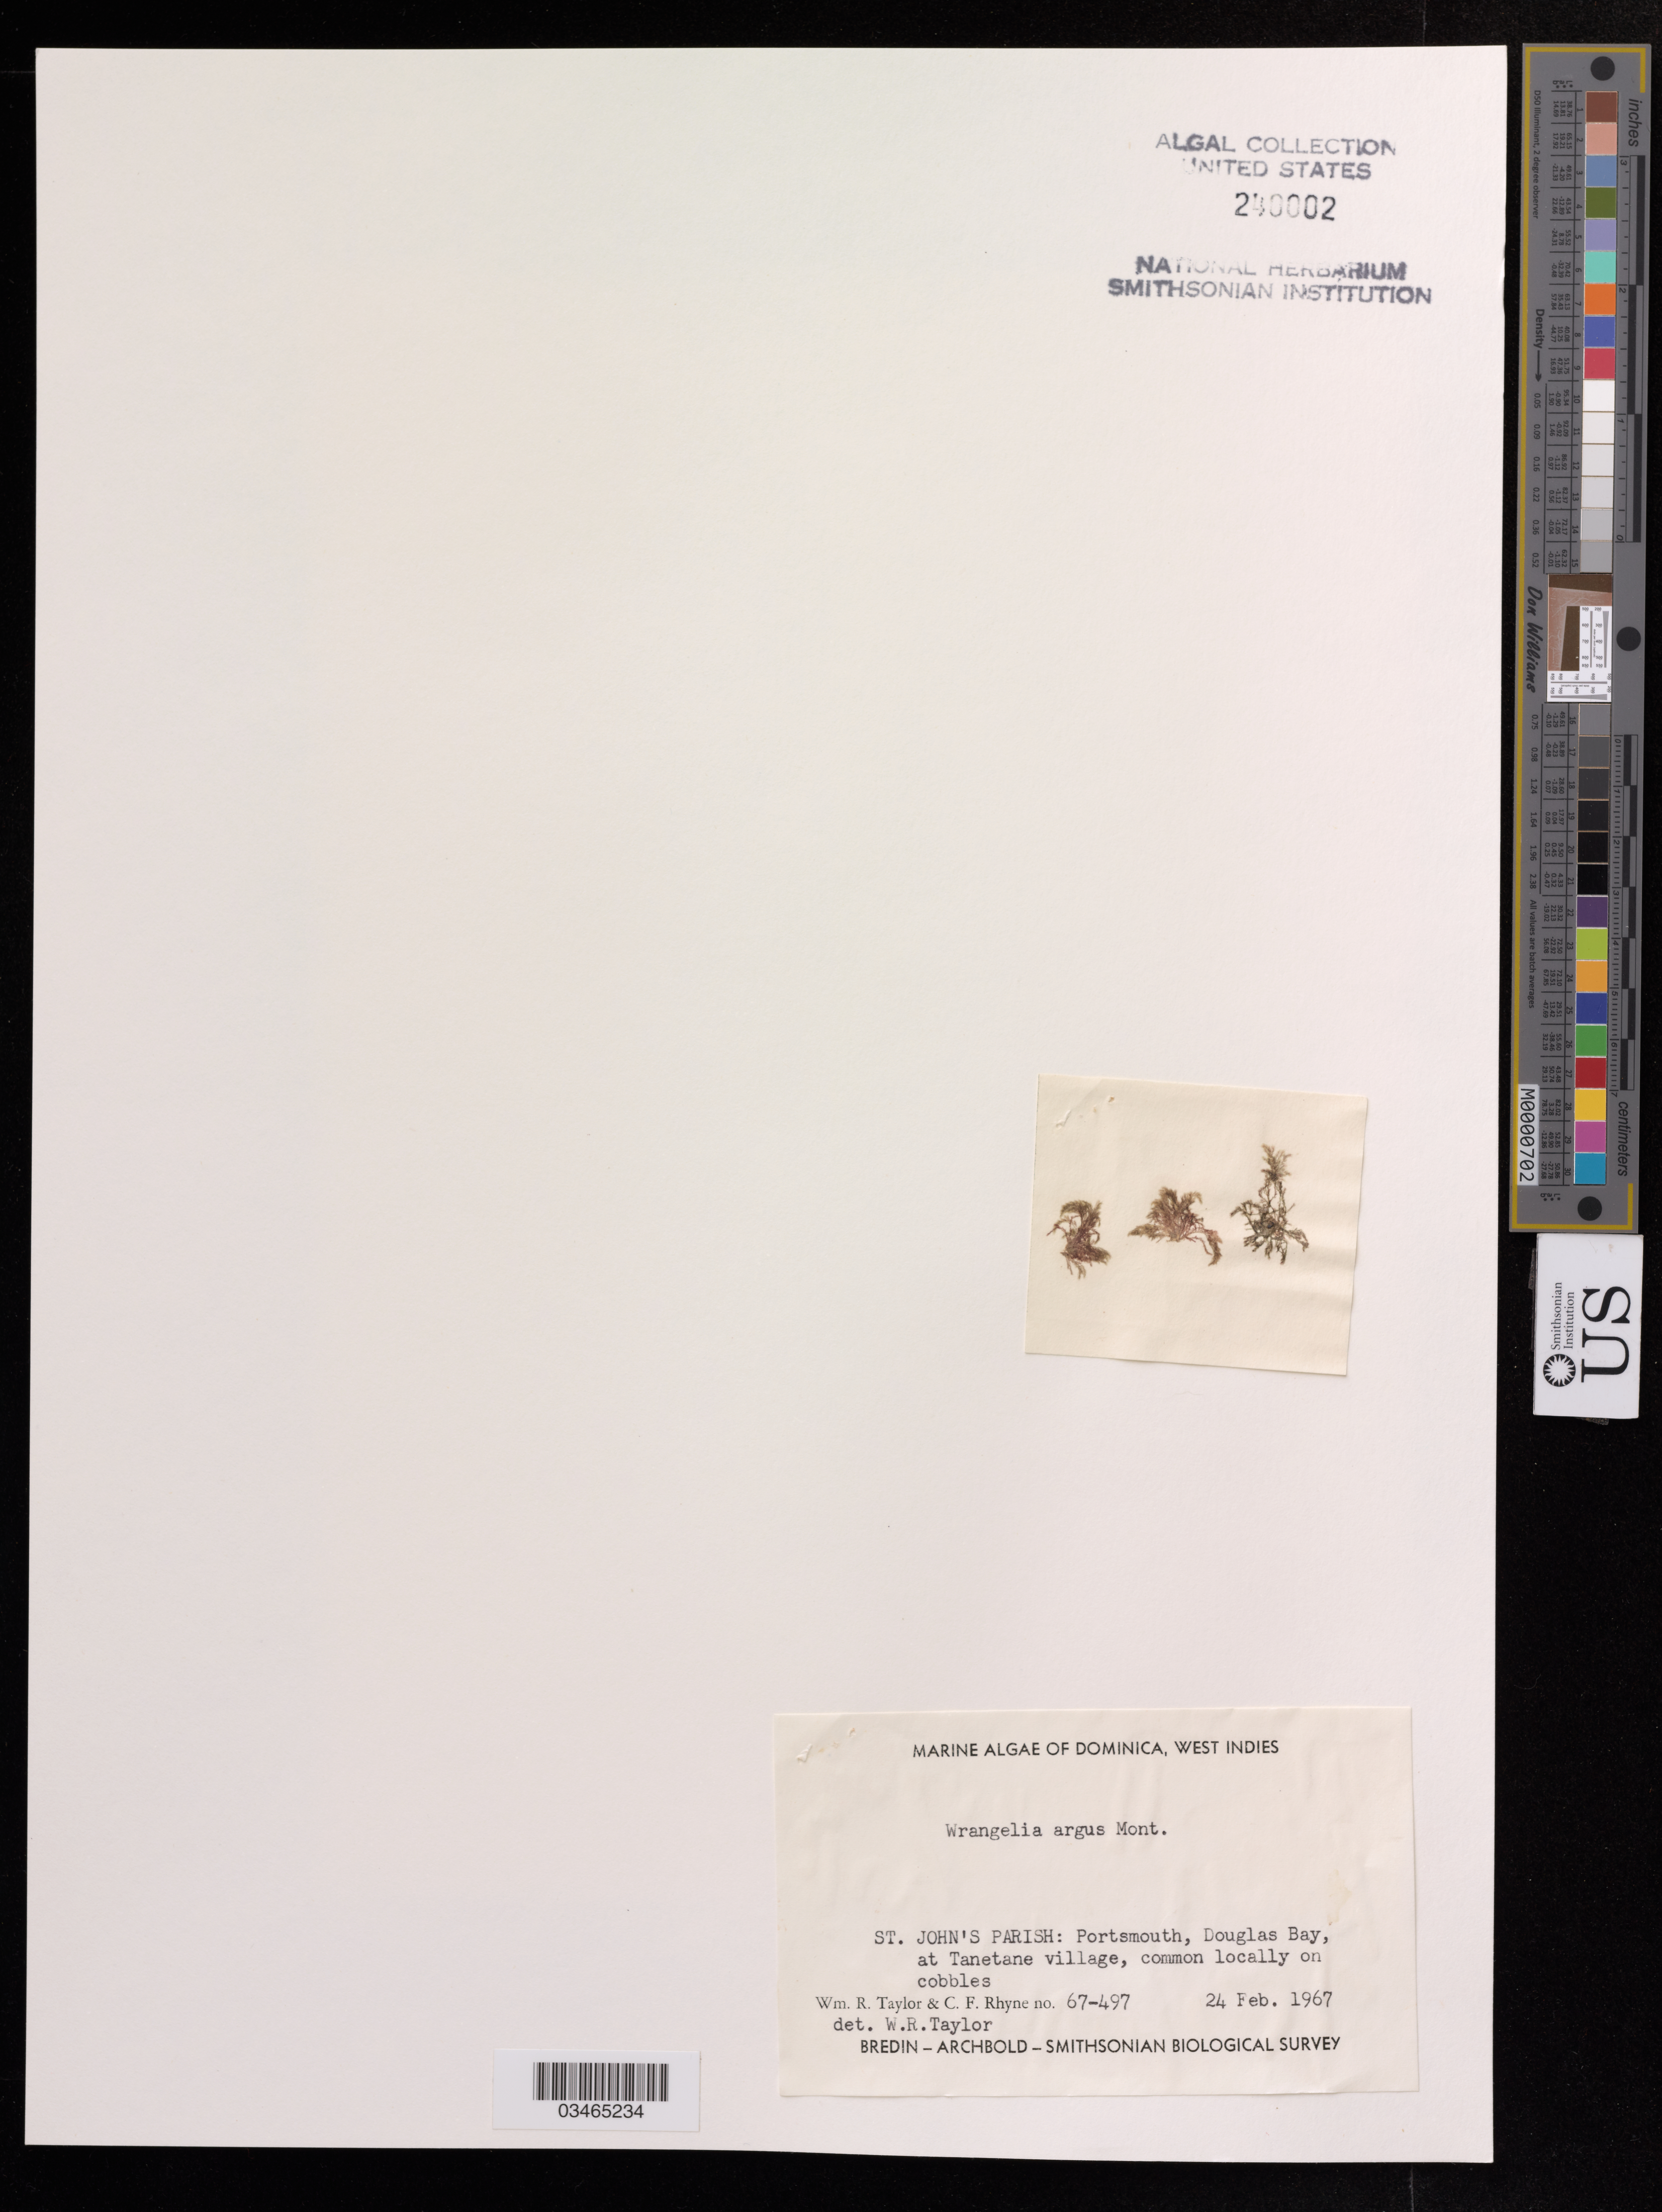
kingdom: Plantae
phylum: Rhodophyta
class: Florideophyceae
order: Ceramiales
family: Wrangeliaceae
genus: Wrangelia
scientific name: Wrangelia argus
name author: (Mont.) Mont.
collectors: W. Taylor & C. Rhyne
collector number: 67-497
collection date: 1967-02-24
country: Dominica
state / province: St. John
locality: West Indies. Portmouth, Douglas Bay, at Tanetane village.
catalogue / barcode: US 240002